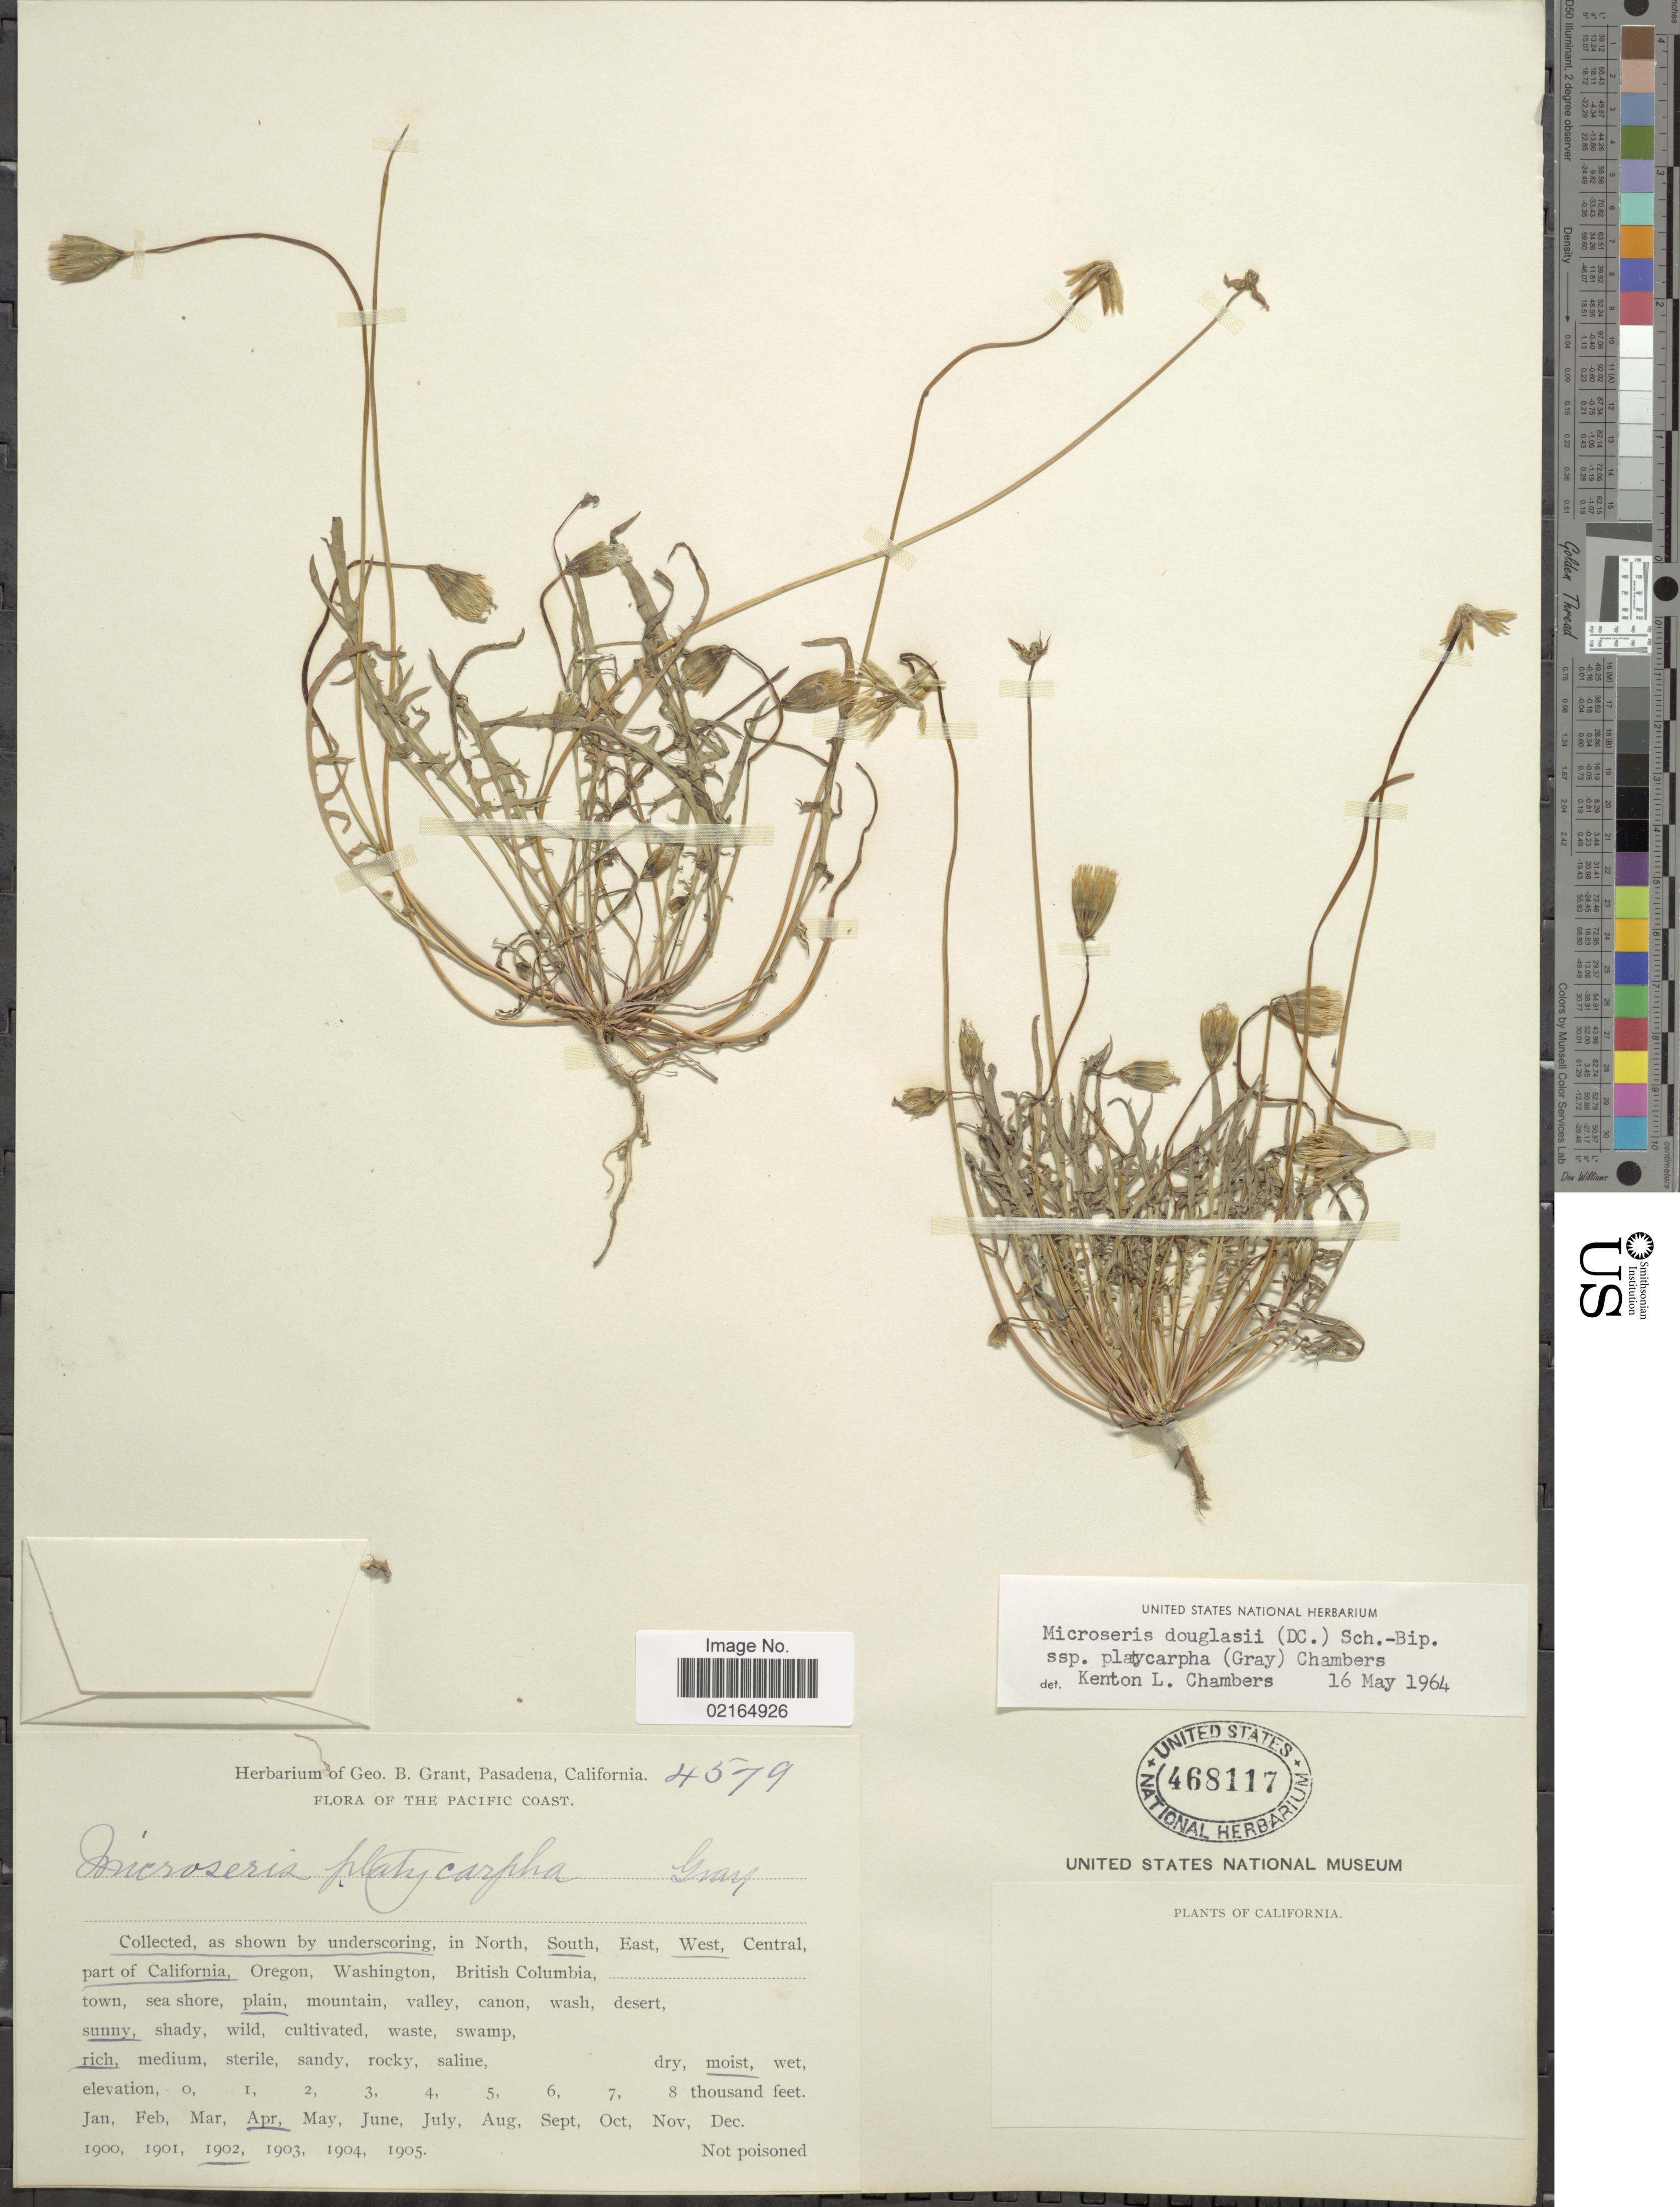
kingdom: Plantae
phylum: Tracheophyta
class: Magnoliopsida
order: Asterales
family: Asteraceae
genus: Microseris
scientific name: Microseris douglasii subsp. platycarpha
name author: (A. Gray) K.L. Chambers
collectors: ex herb. Geo. B. Grant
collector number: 4579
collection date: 1902-04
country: United States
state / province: California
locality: In South, West, part of California, plain, sunny, rich, moist.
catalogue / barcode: US 468117